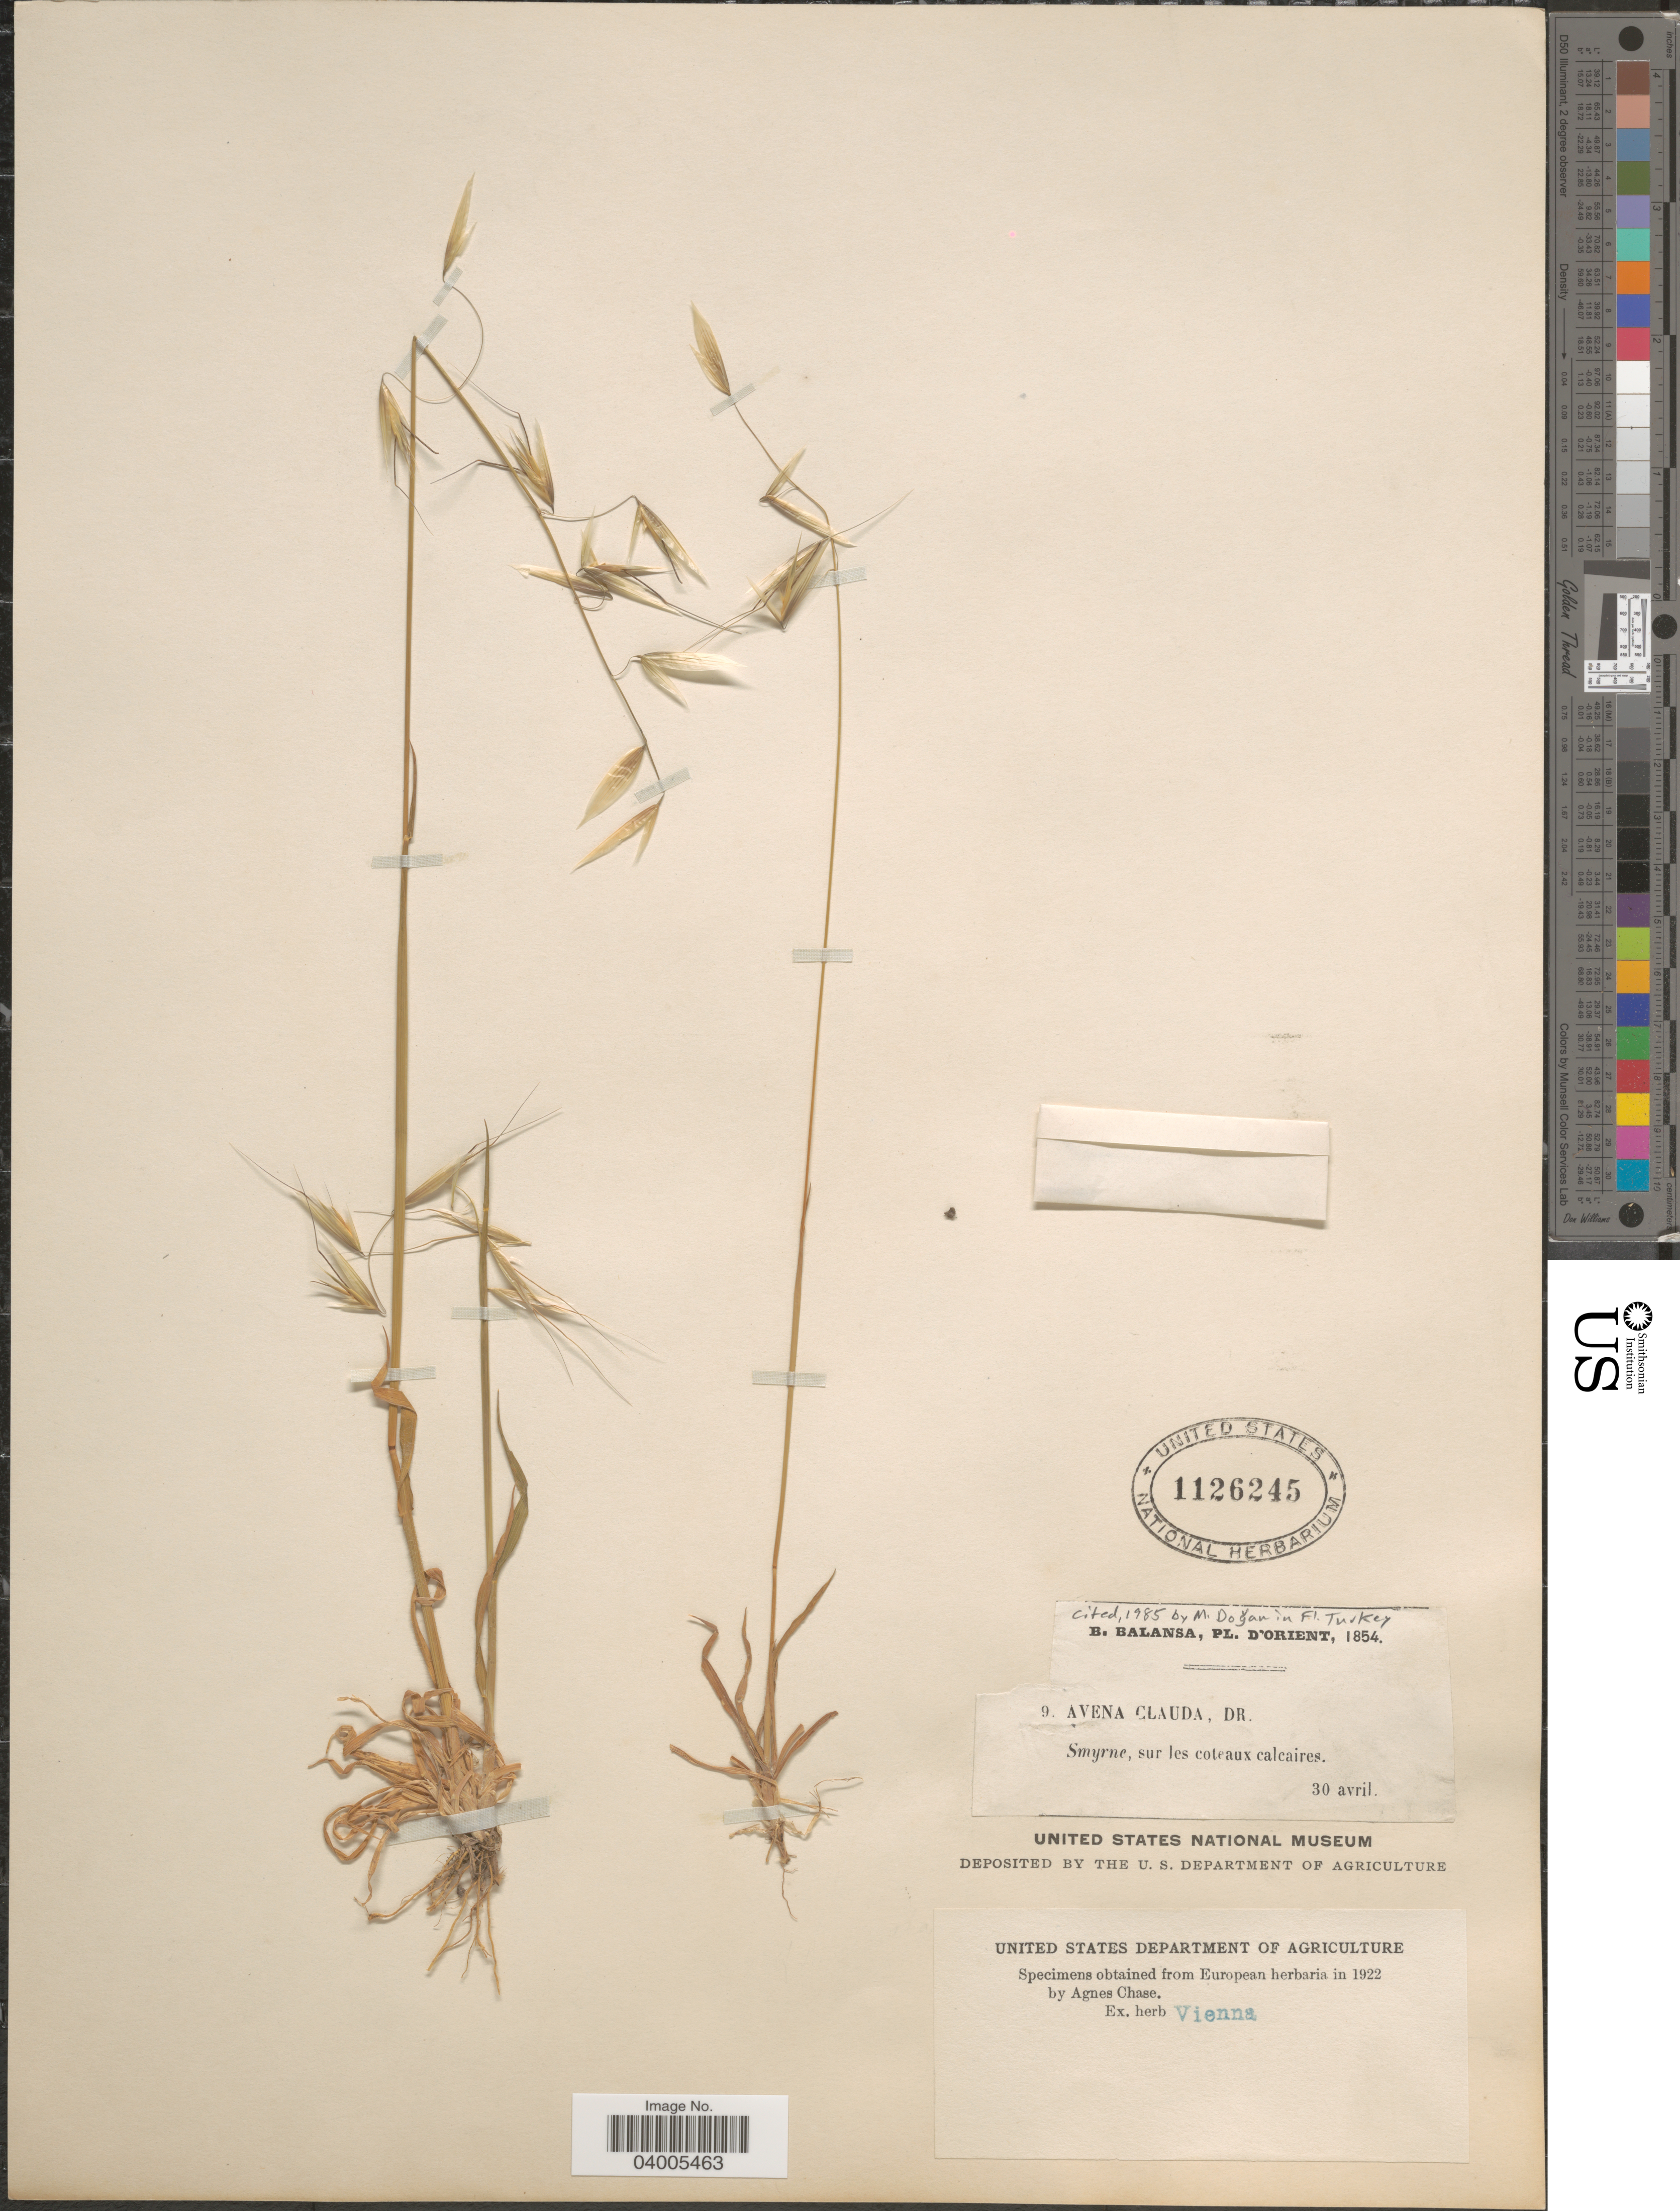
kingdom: Plantae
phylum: Tracheophyta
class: Liliopsida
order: Poales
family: Poaceae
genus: Avena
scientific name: Avena clauda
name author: Durieu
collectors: B. Balansa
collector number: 9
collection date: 1854-04-30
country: Turkey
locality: D' Orient. Smyrne, sur les coteaux calcaires.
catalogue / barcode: US 1126245